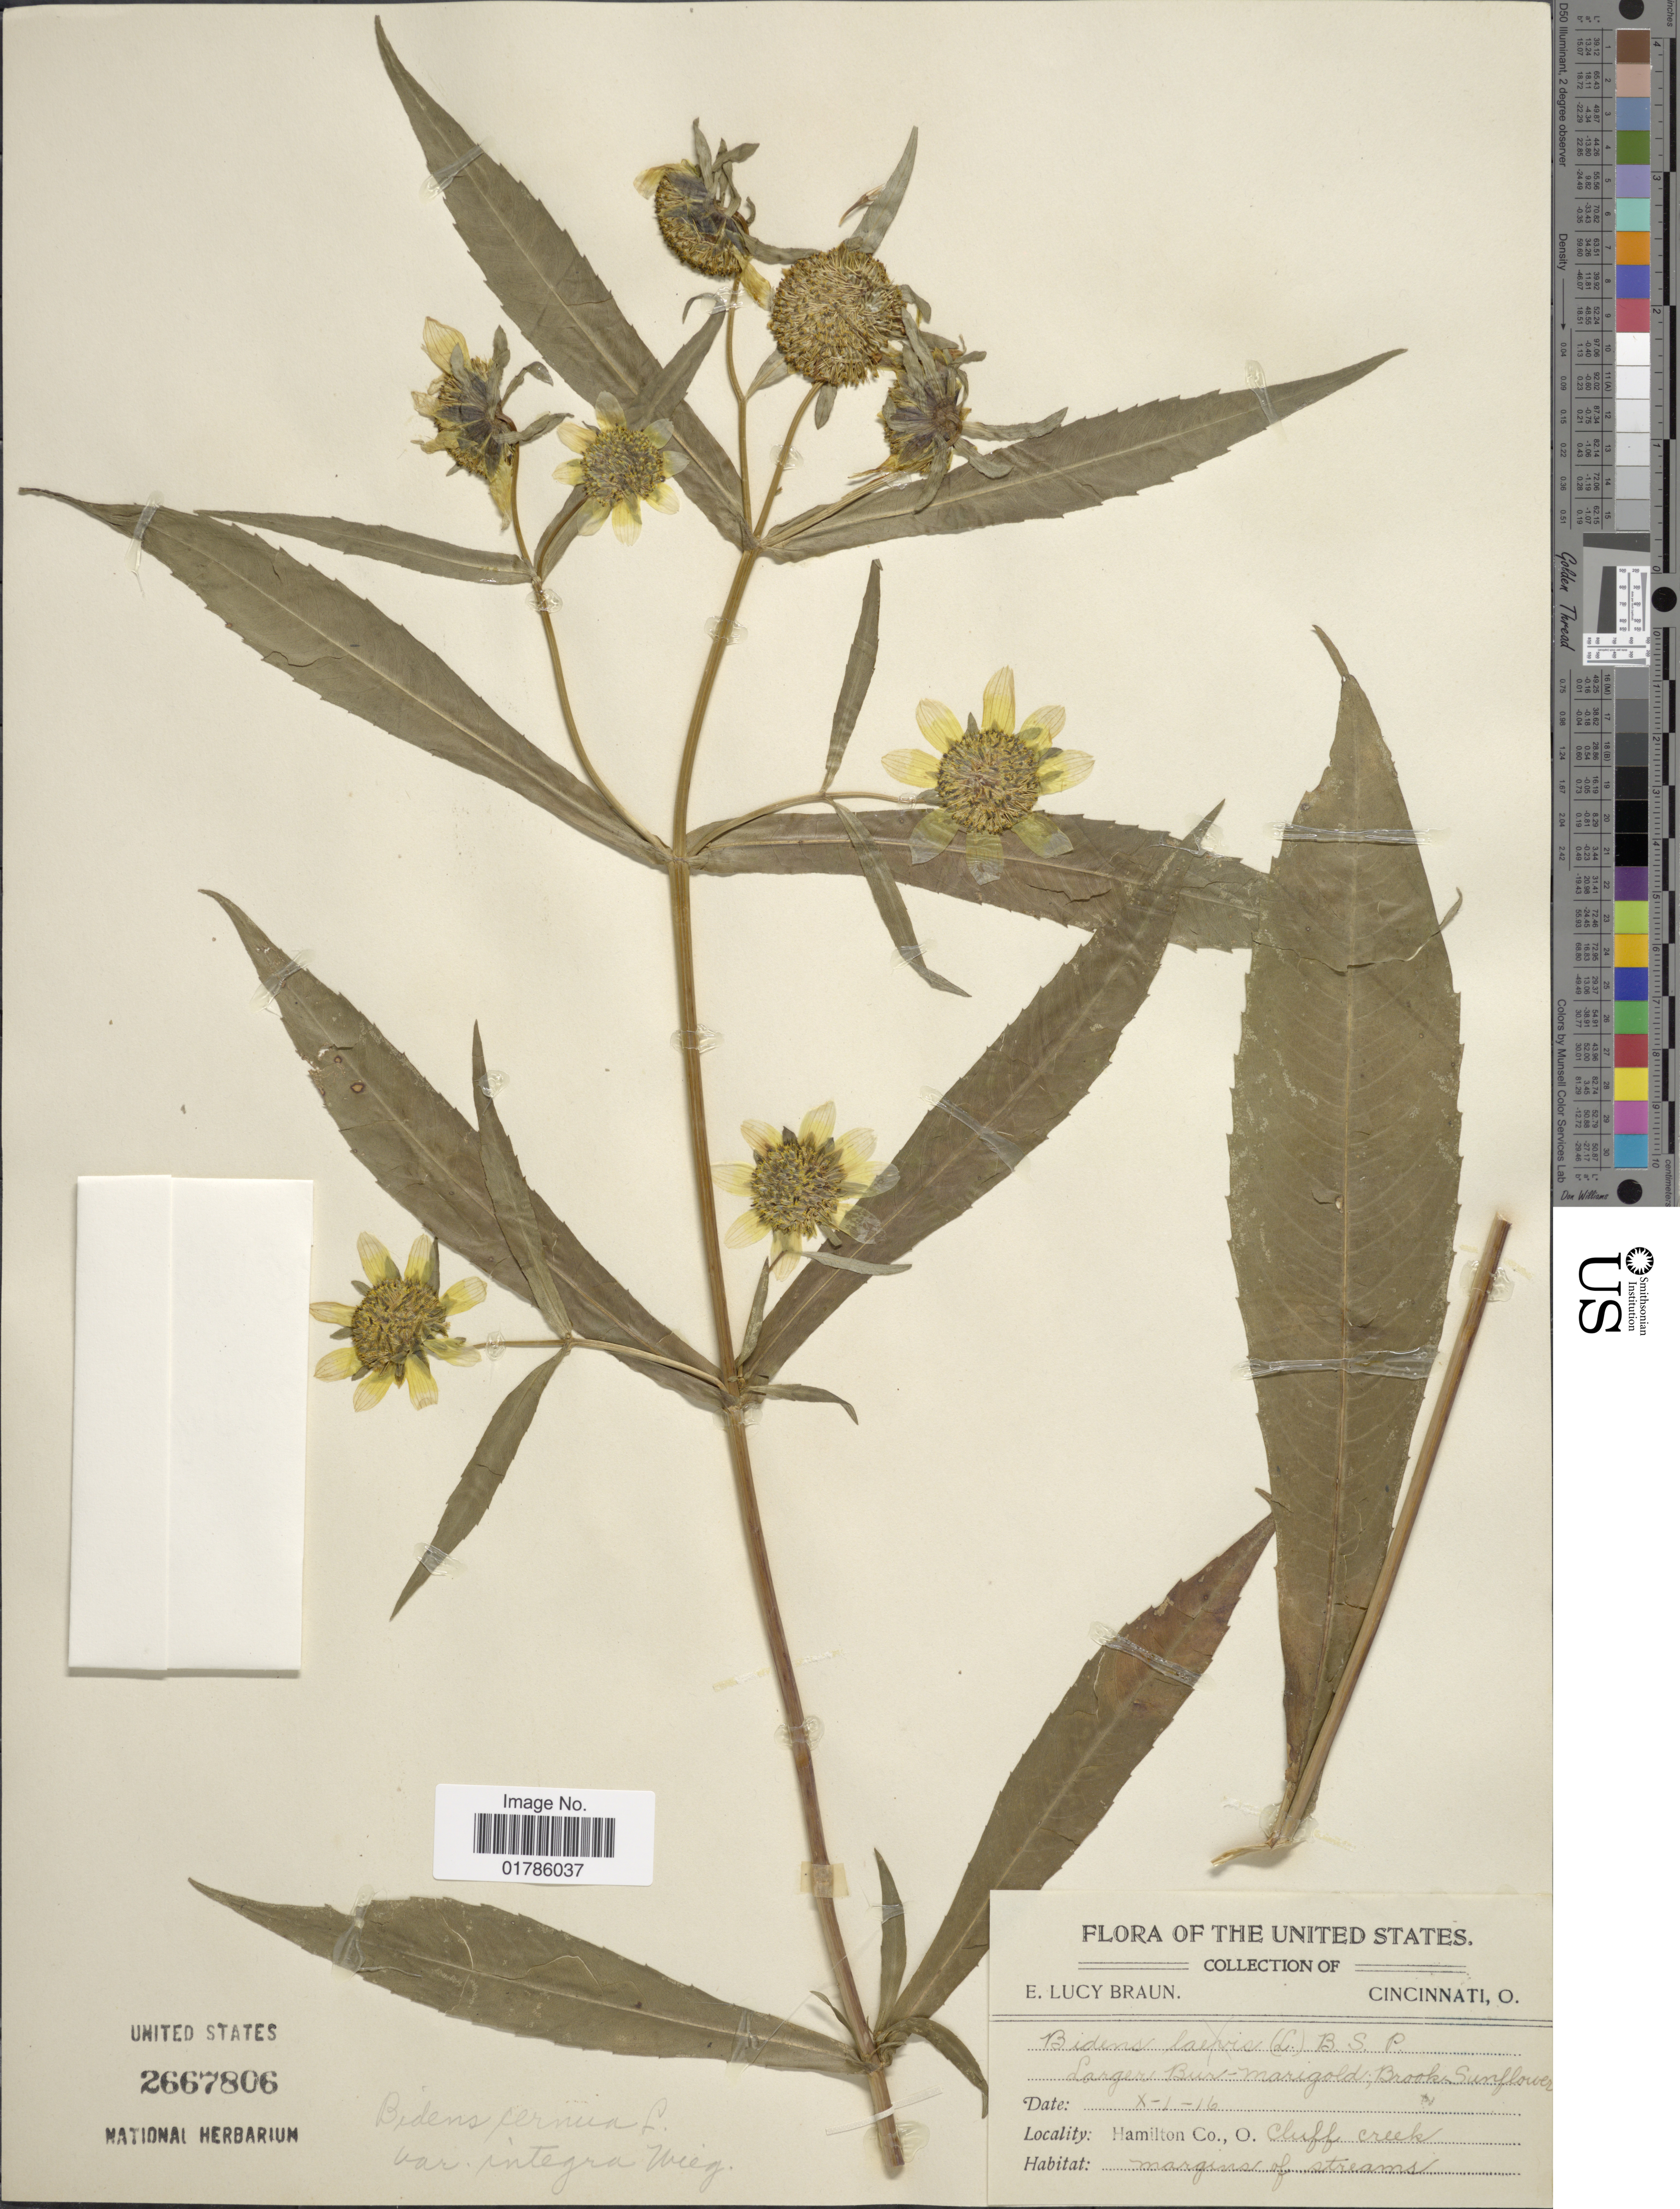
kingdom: Plantae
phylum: Tracheophyta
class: Magnoliopsida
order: Asterales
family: Asteraceae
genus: Bidens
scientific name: Bidens cernua var. integra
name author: Wiegand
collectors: E. L. Braun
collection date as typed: Transcribed d/m/y: 1/10/16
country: United States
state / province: Ohio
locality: Hamilton Co.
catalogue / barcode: US 2667806